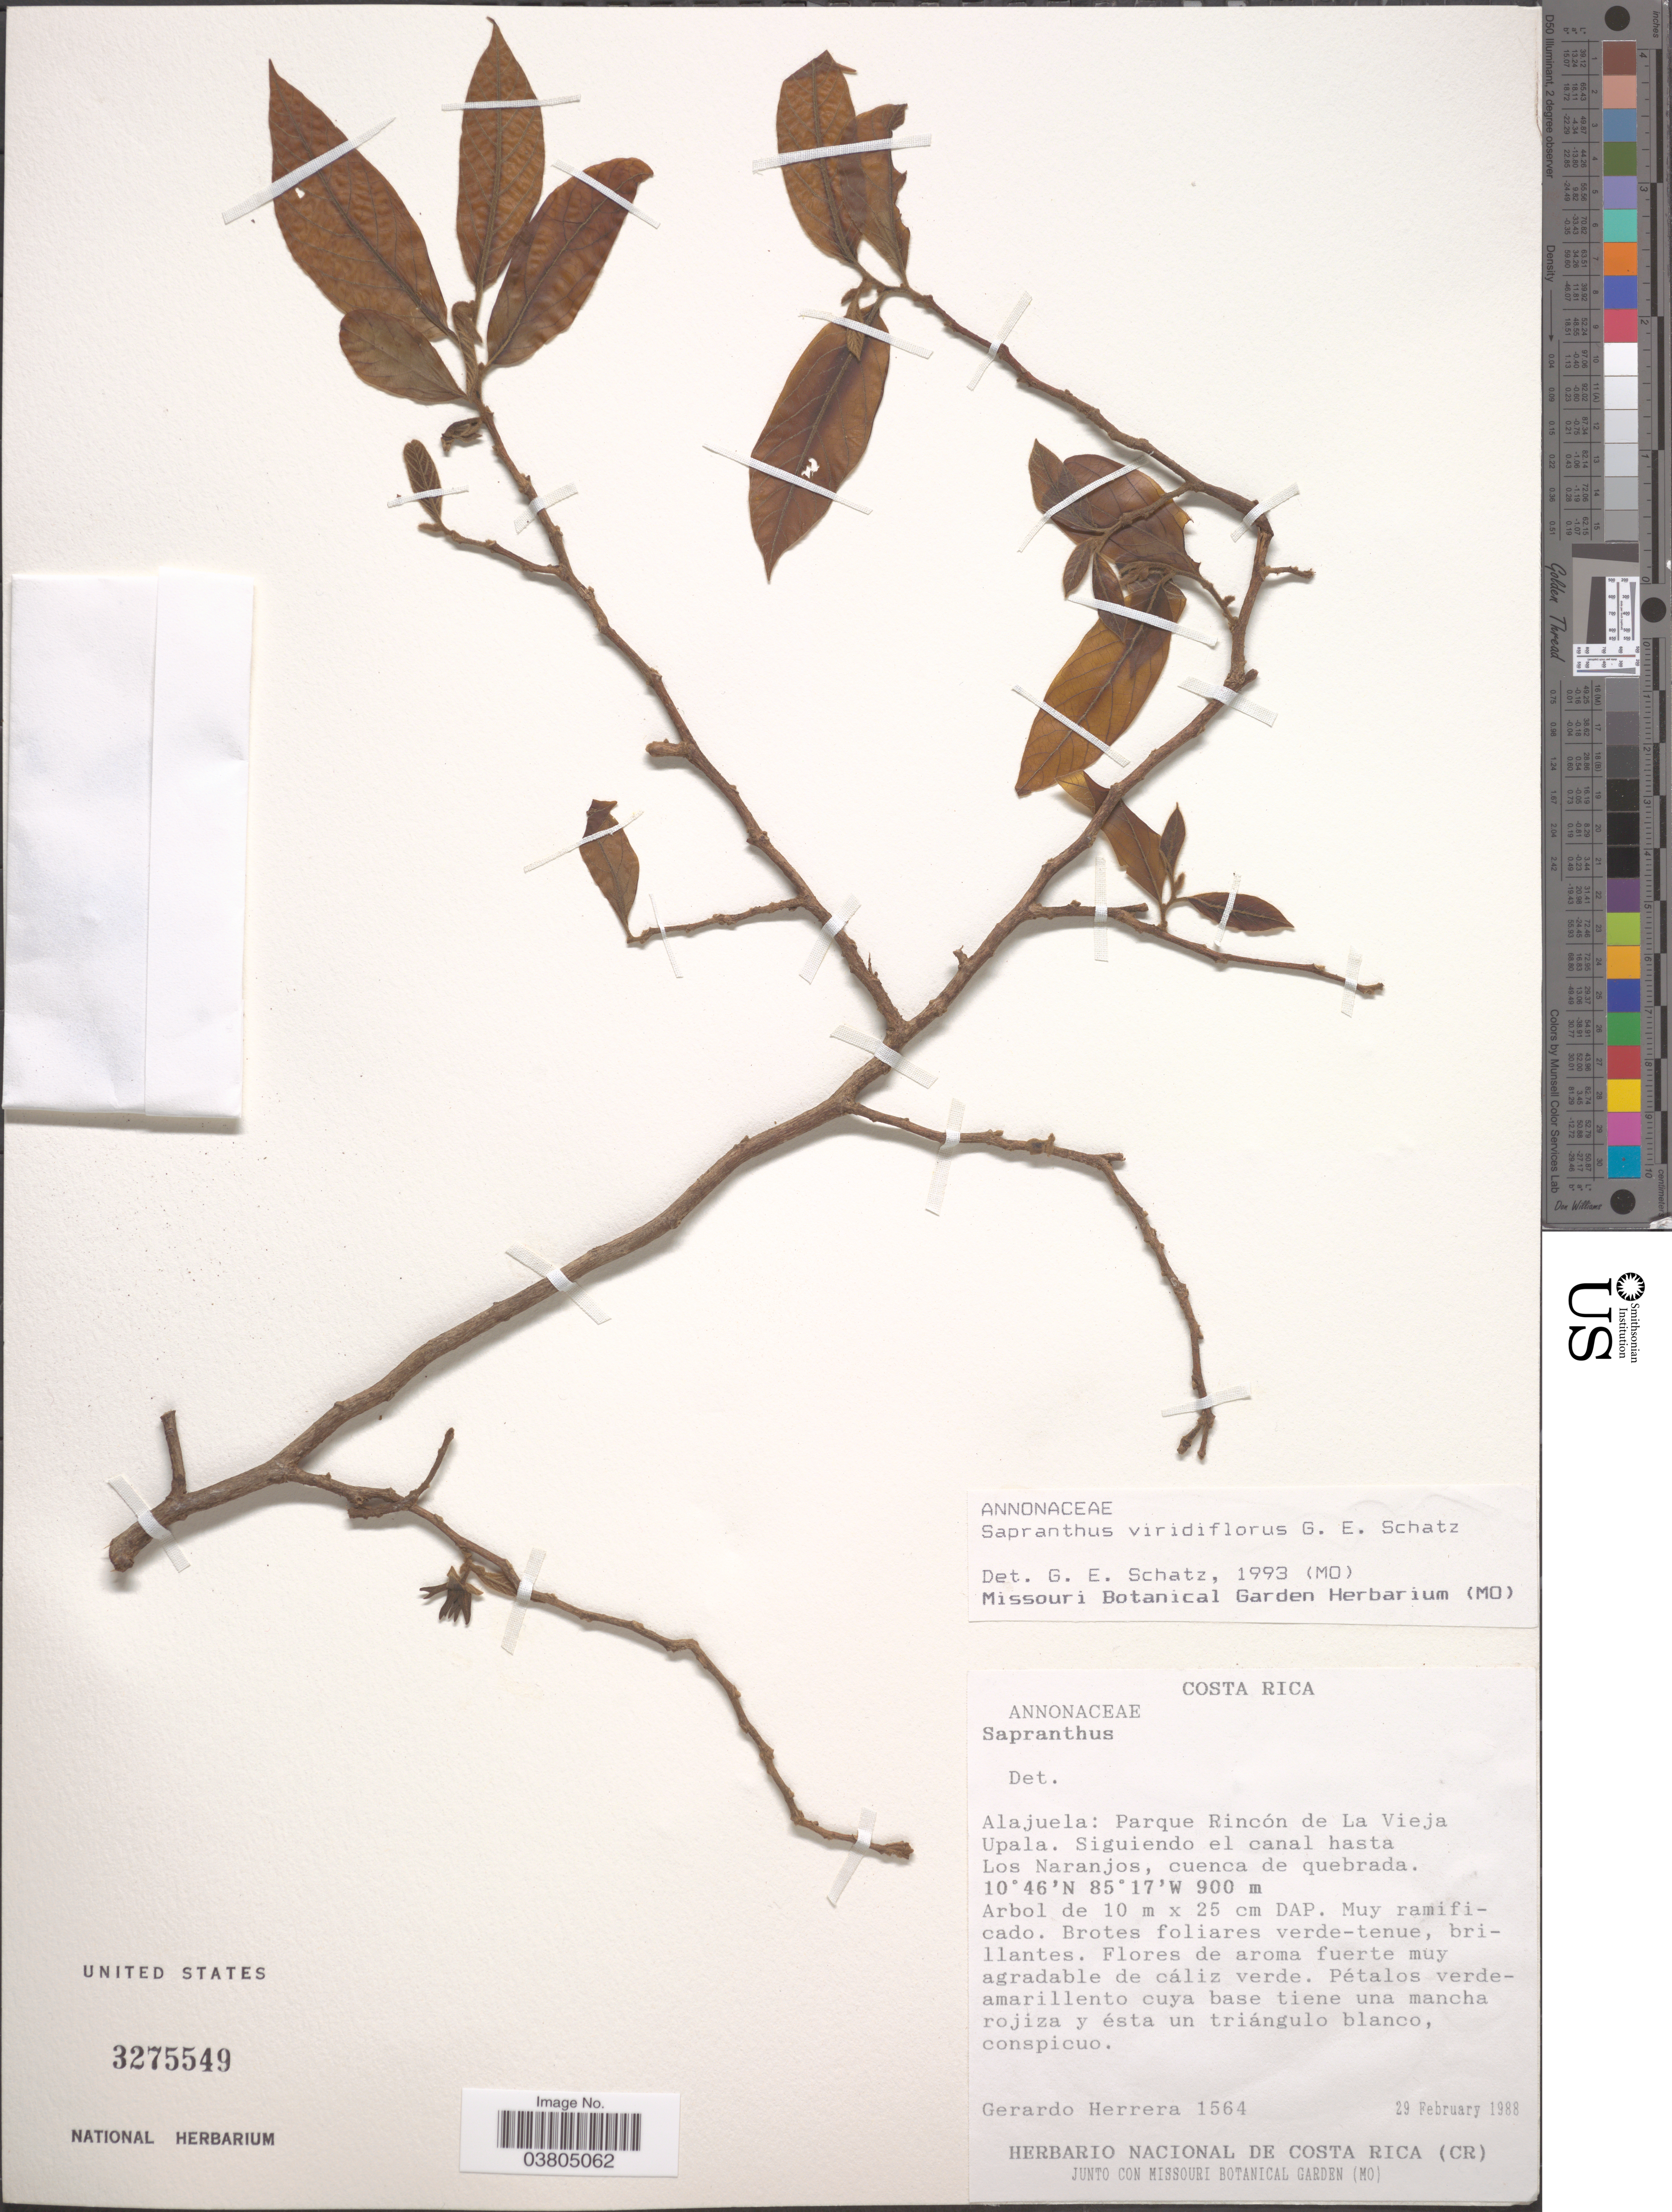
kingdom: Plantae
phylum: Tracheophyta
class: Magnoliopsida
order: Magnoliales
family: Annonaceae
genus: Sapranthus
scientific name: Sapranthus viridiflorus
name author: G.E. Schatz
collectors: G. Herrera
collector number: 1564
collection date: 1988-02-29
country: Costa Rica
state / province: Alajuela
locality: Parque Rincón de La Vieja Upala. Siguiendo el canal hasta Los Naranjos, cuenca de quebrada.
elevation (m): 900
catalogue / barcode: US 3275549